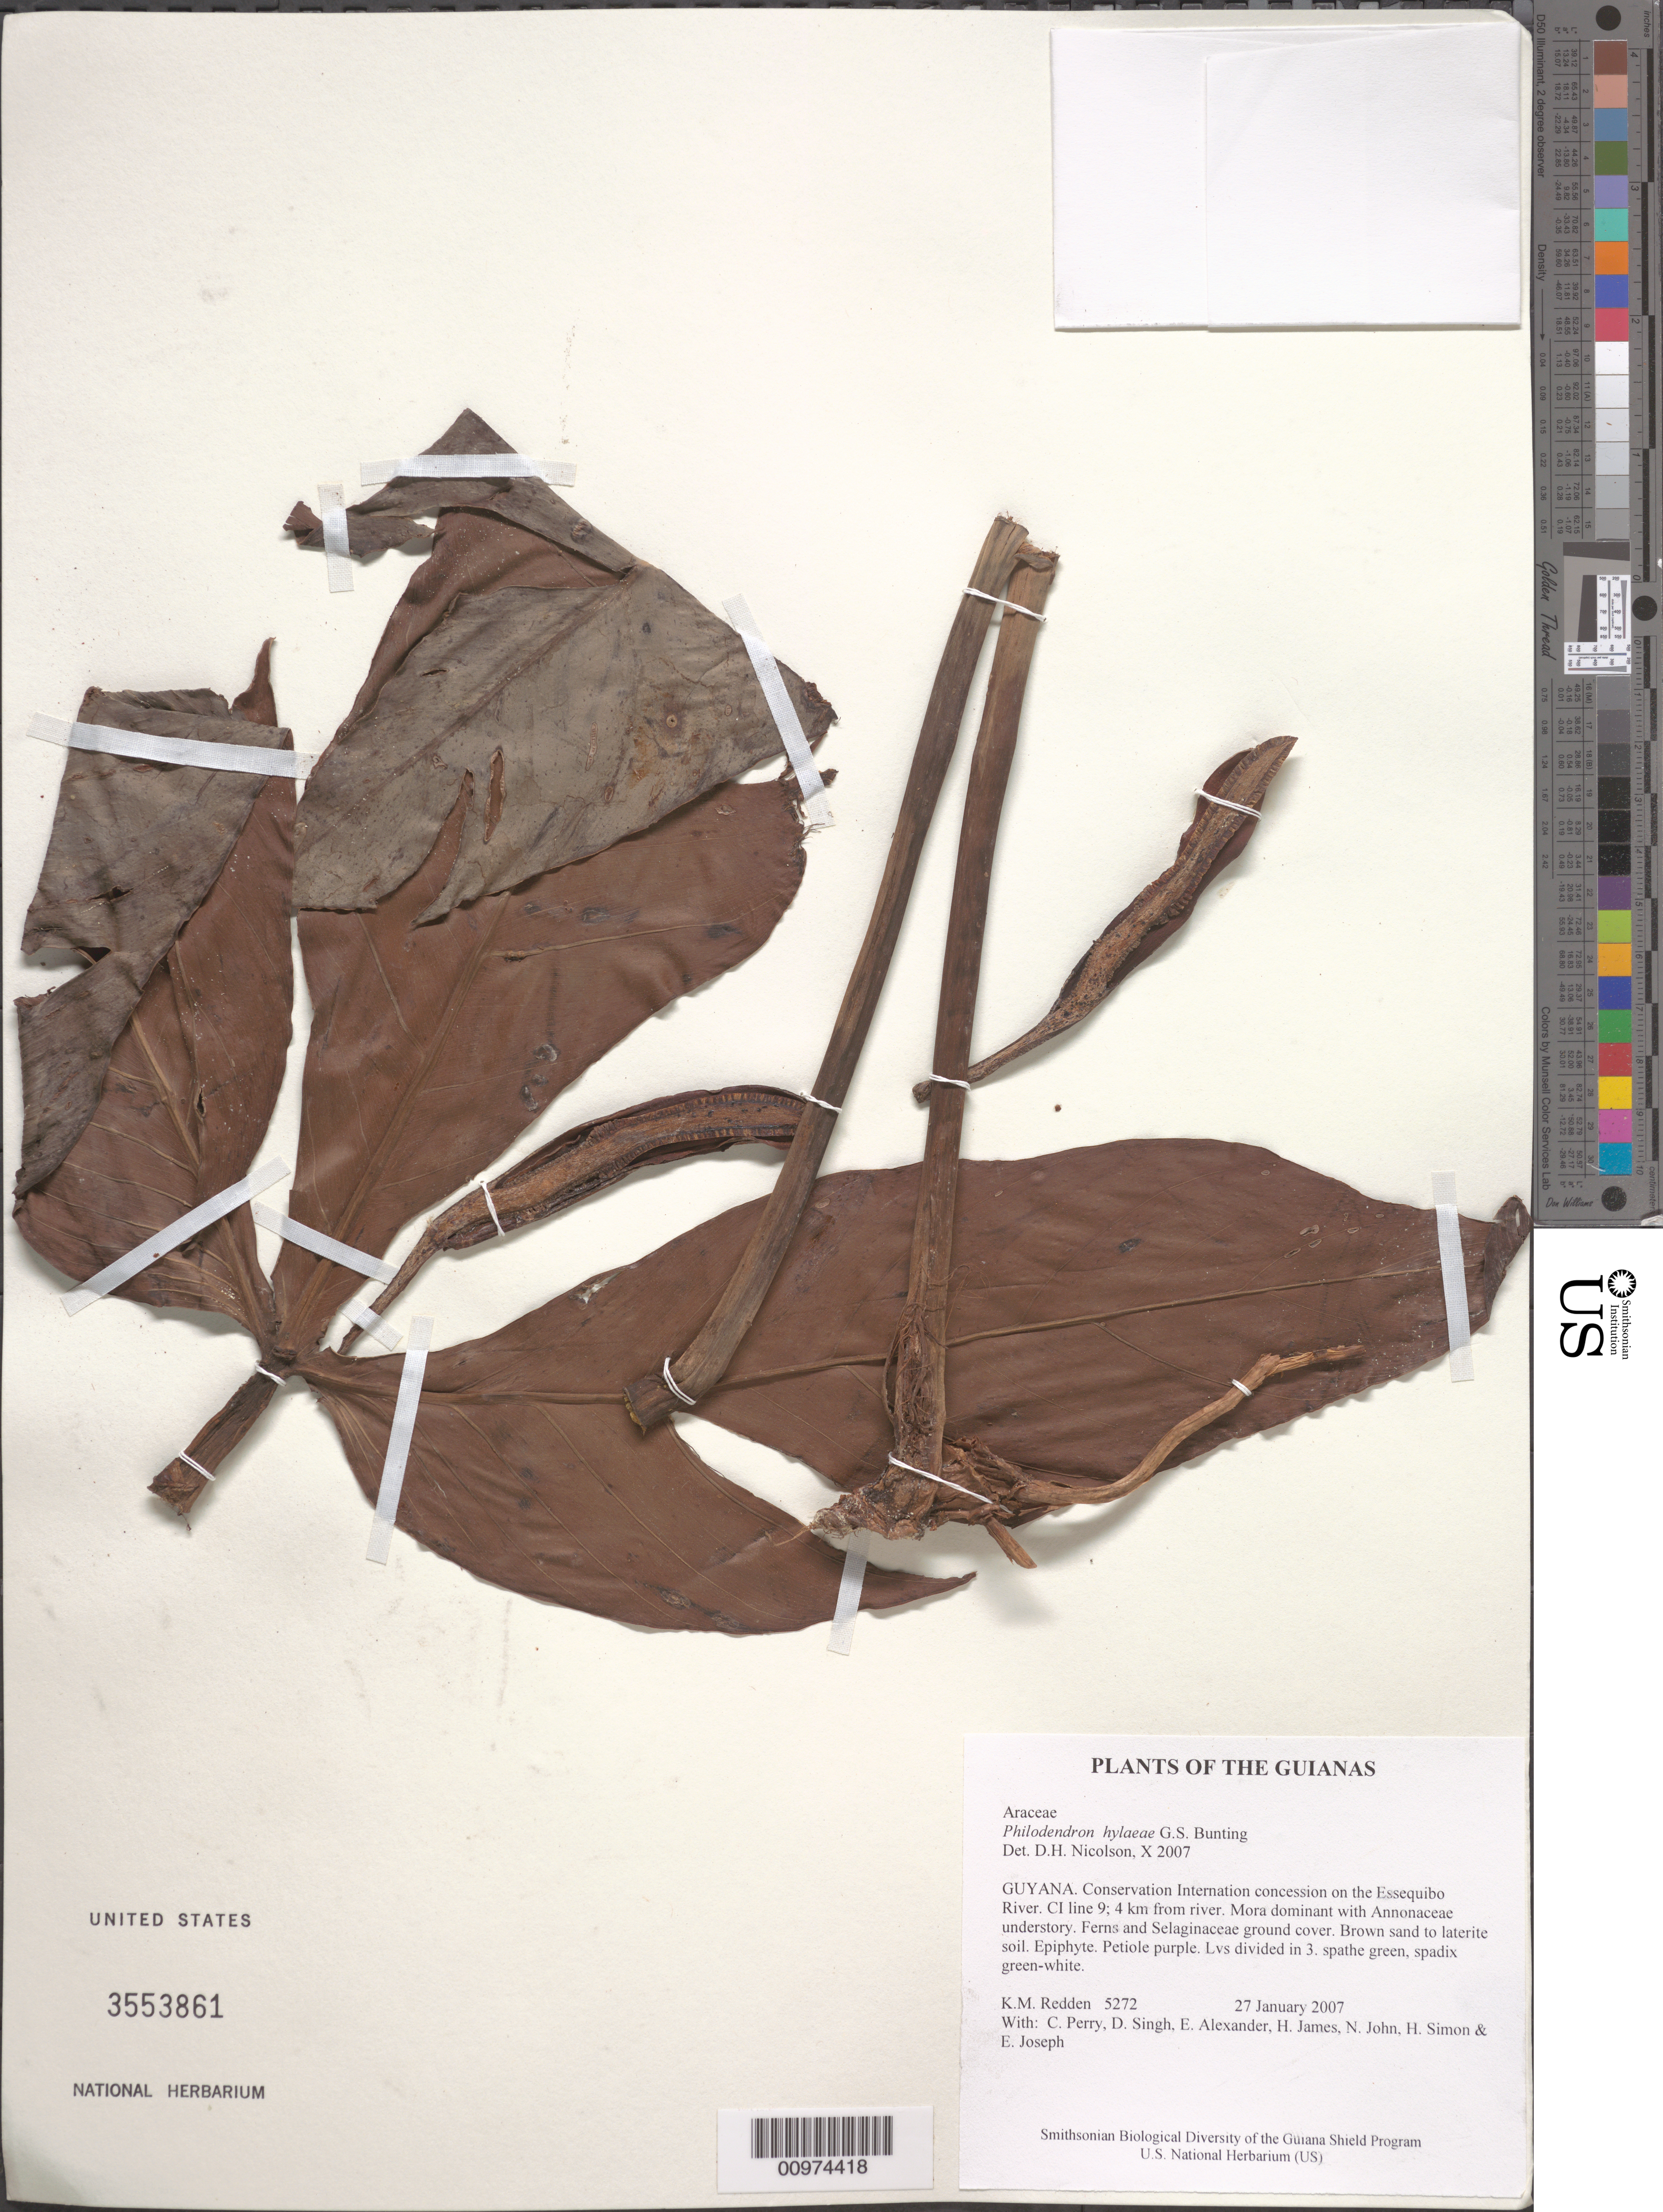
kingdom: Plantae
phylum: Tracheophyta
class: Liliopsida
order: Alismatales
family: Araceae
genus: Philodendron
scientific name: Philodendron hylaeae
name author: G.S. Bunting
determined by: Nicolson, Dan H.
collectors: K. M. Redden, C. Perry, D. Singh, E. Alexander, H. James, N. John, H. Simon & E. Joseph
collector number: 5272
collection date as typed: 27 January 2007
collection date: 2007-01-27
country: Guyana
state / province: U. Takutu-U. Essequibo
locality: Conservation International concession on the Essequibo River. CI line 9; 4 km from river.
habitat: Mora dominant with Annonaceae understory. Ferns and Selaginaceae ground cover. Brown sand to laterite soil.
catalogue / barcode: US 3553861